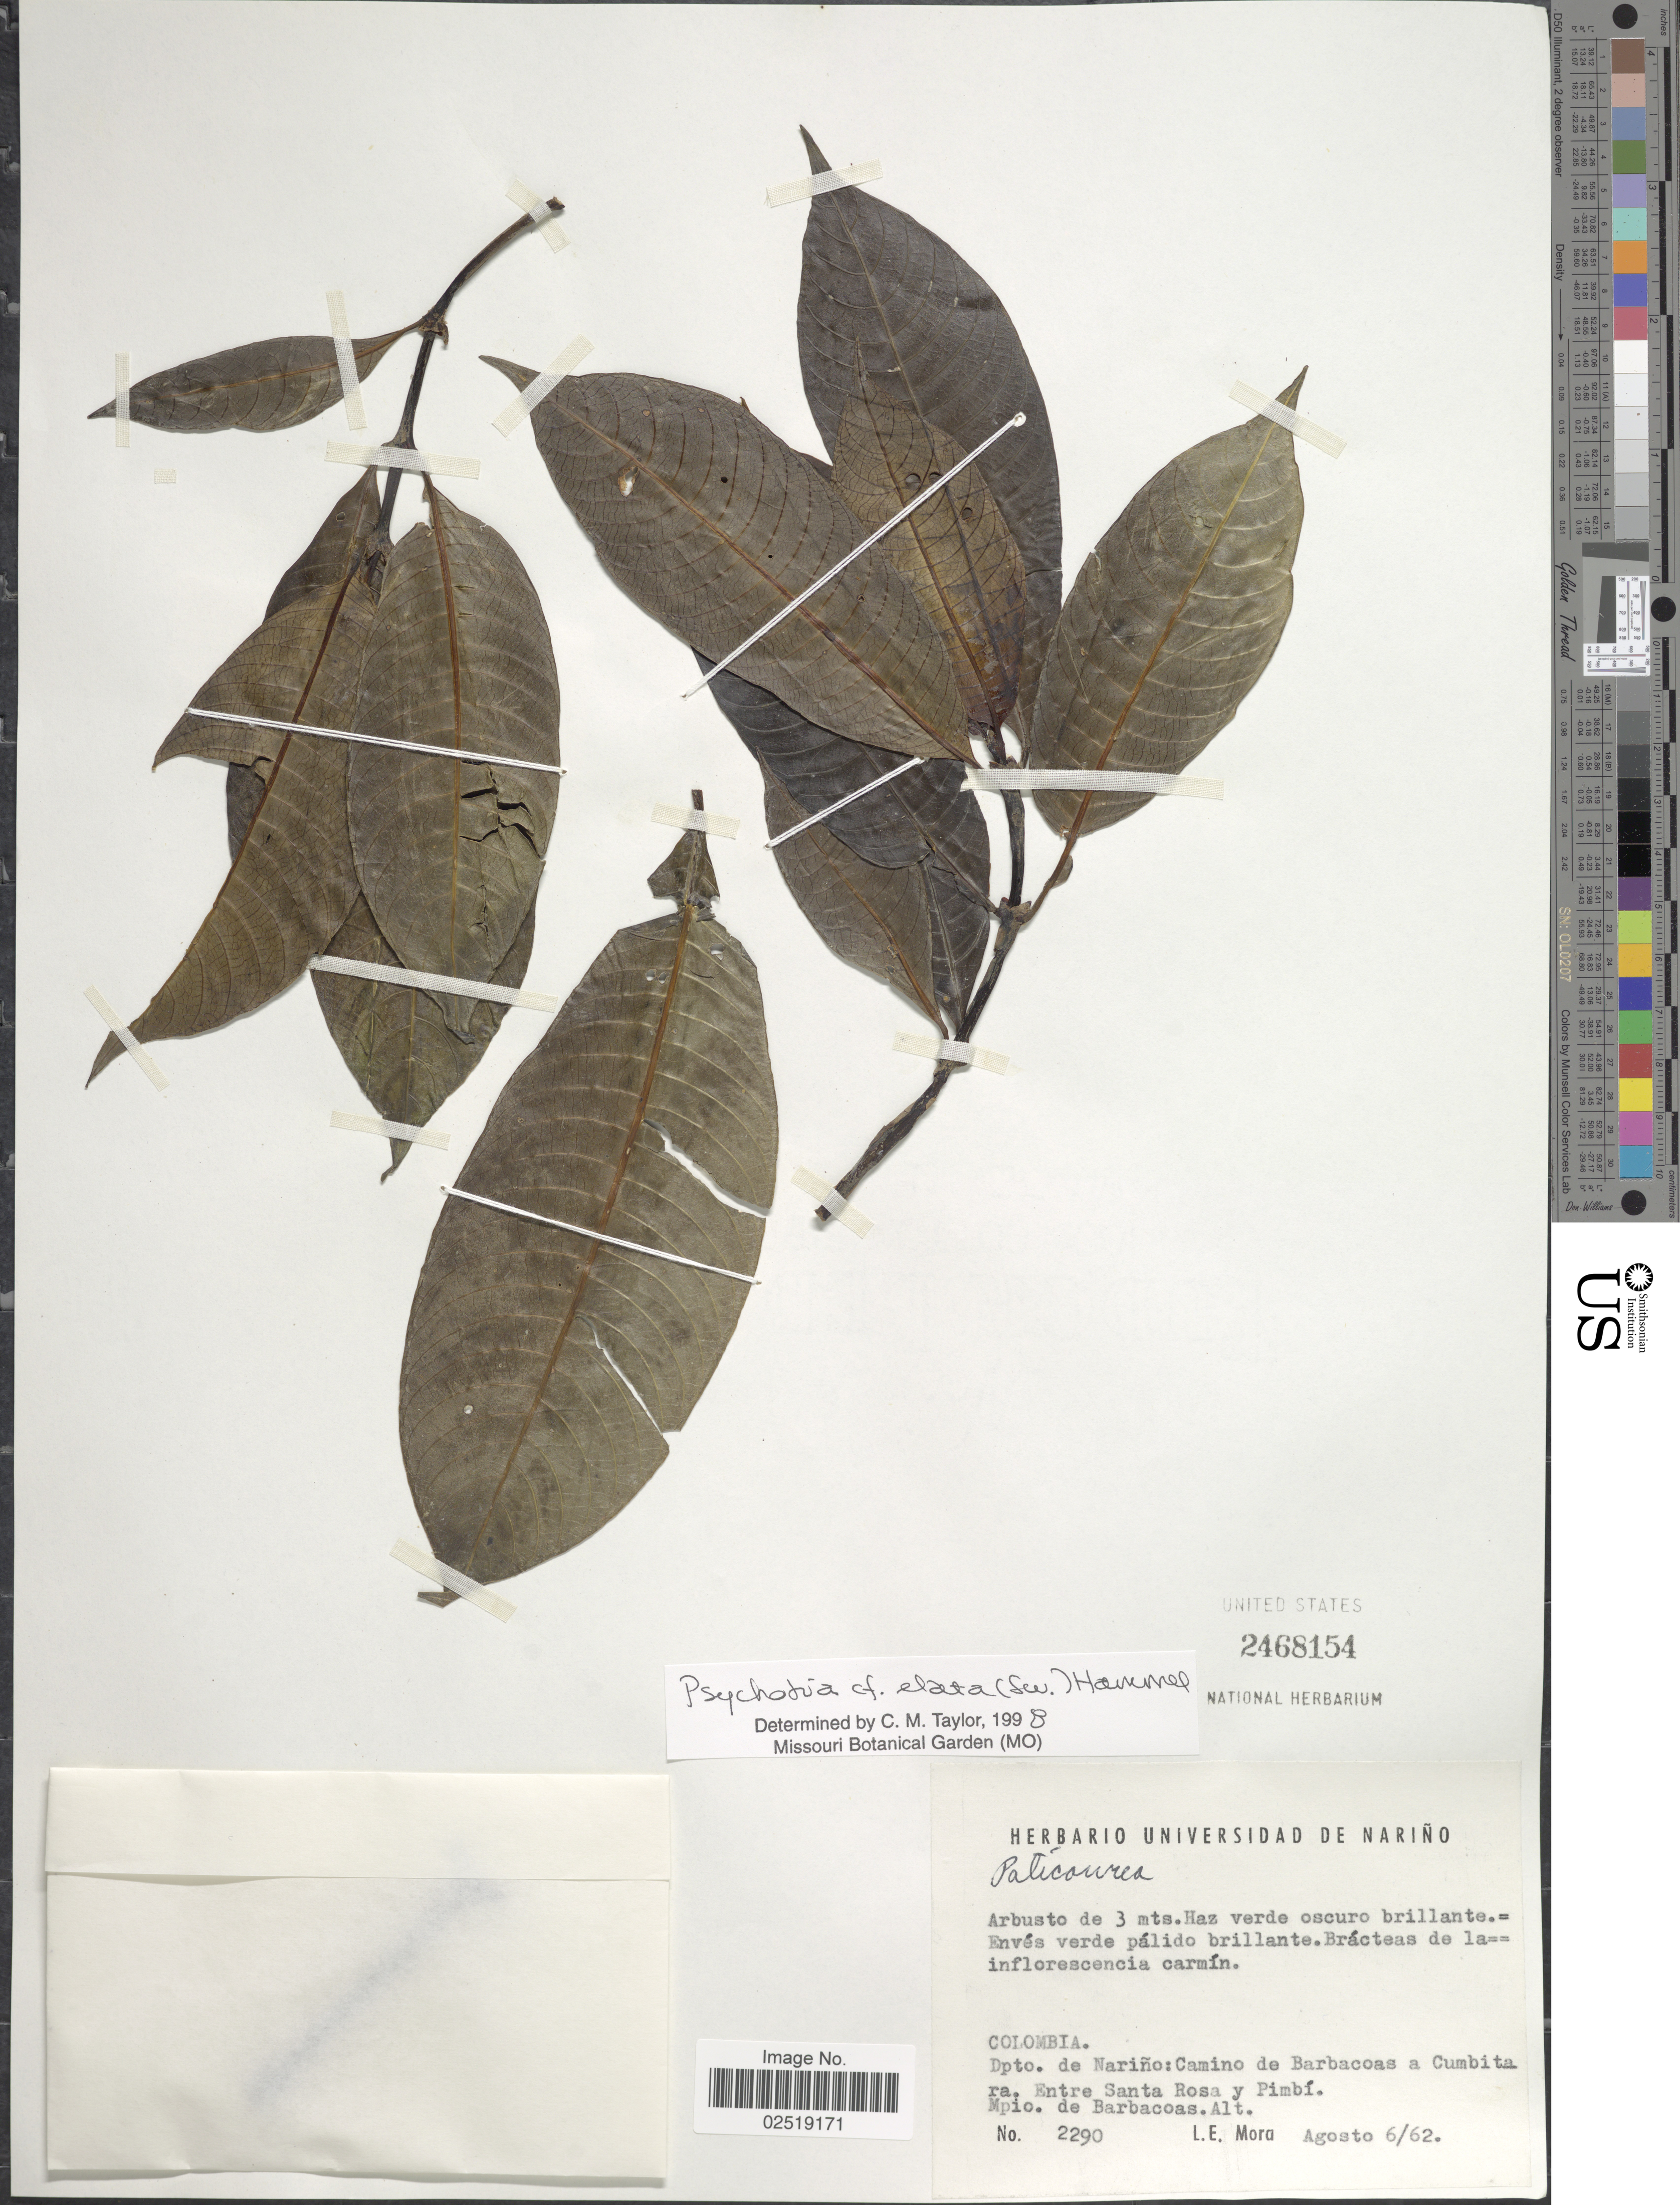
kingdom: Plantae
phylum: Tracheophyta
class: Magnoliopsida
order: Gentianales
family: Rubiaceae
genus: Psychotria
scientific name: Psychotria elata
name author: (Sw.) Hammel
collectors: L. Mora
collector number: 2290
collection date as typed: Transcribed d/m/y: 6/8/62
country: Colombia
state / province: Nariño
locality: Dpto. de Narino: Camino de Barbacoas a Cumbitara. Entre Santa Rosa y Pimbi. Mpio. de Barbacoas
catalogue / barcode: US 2468154